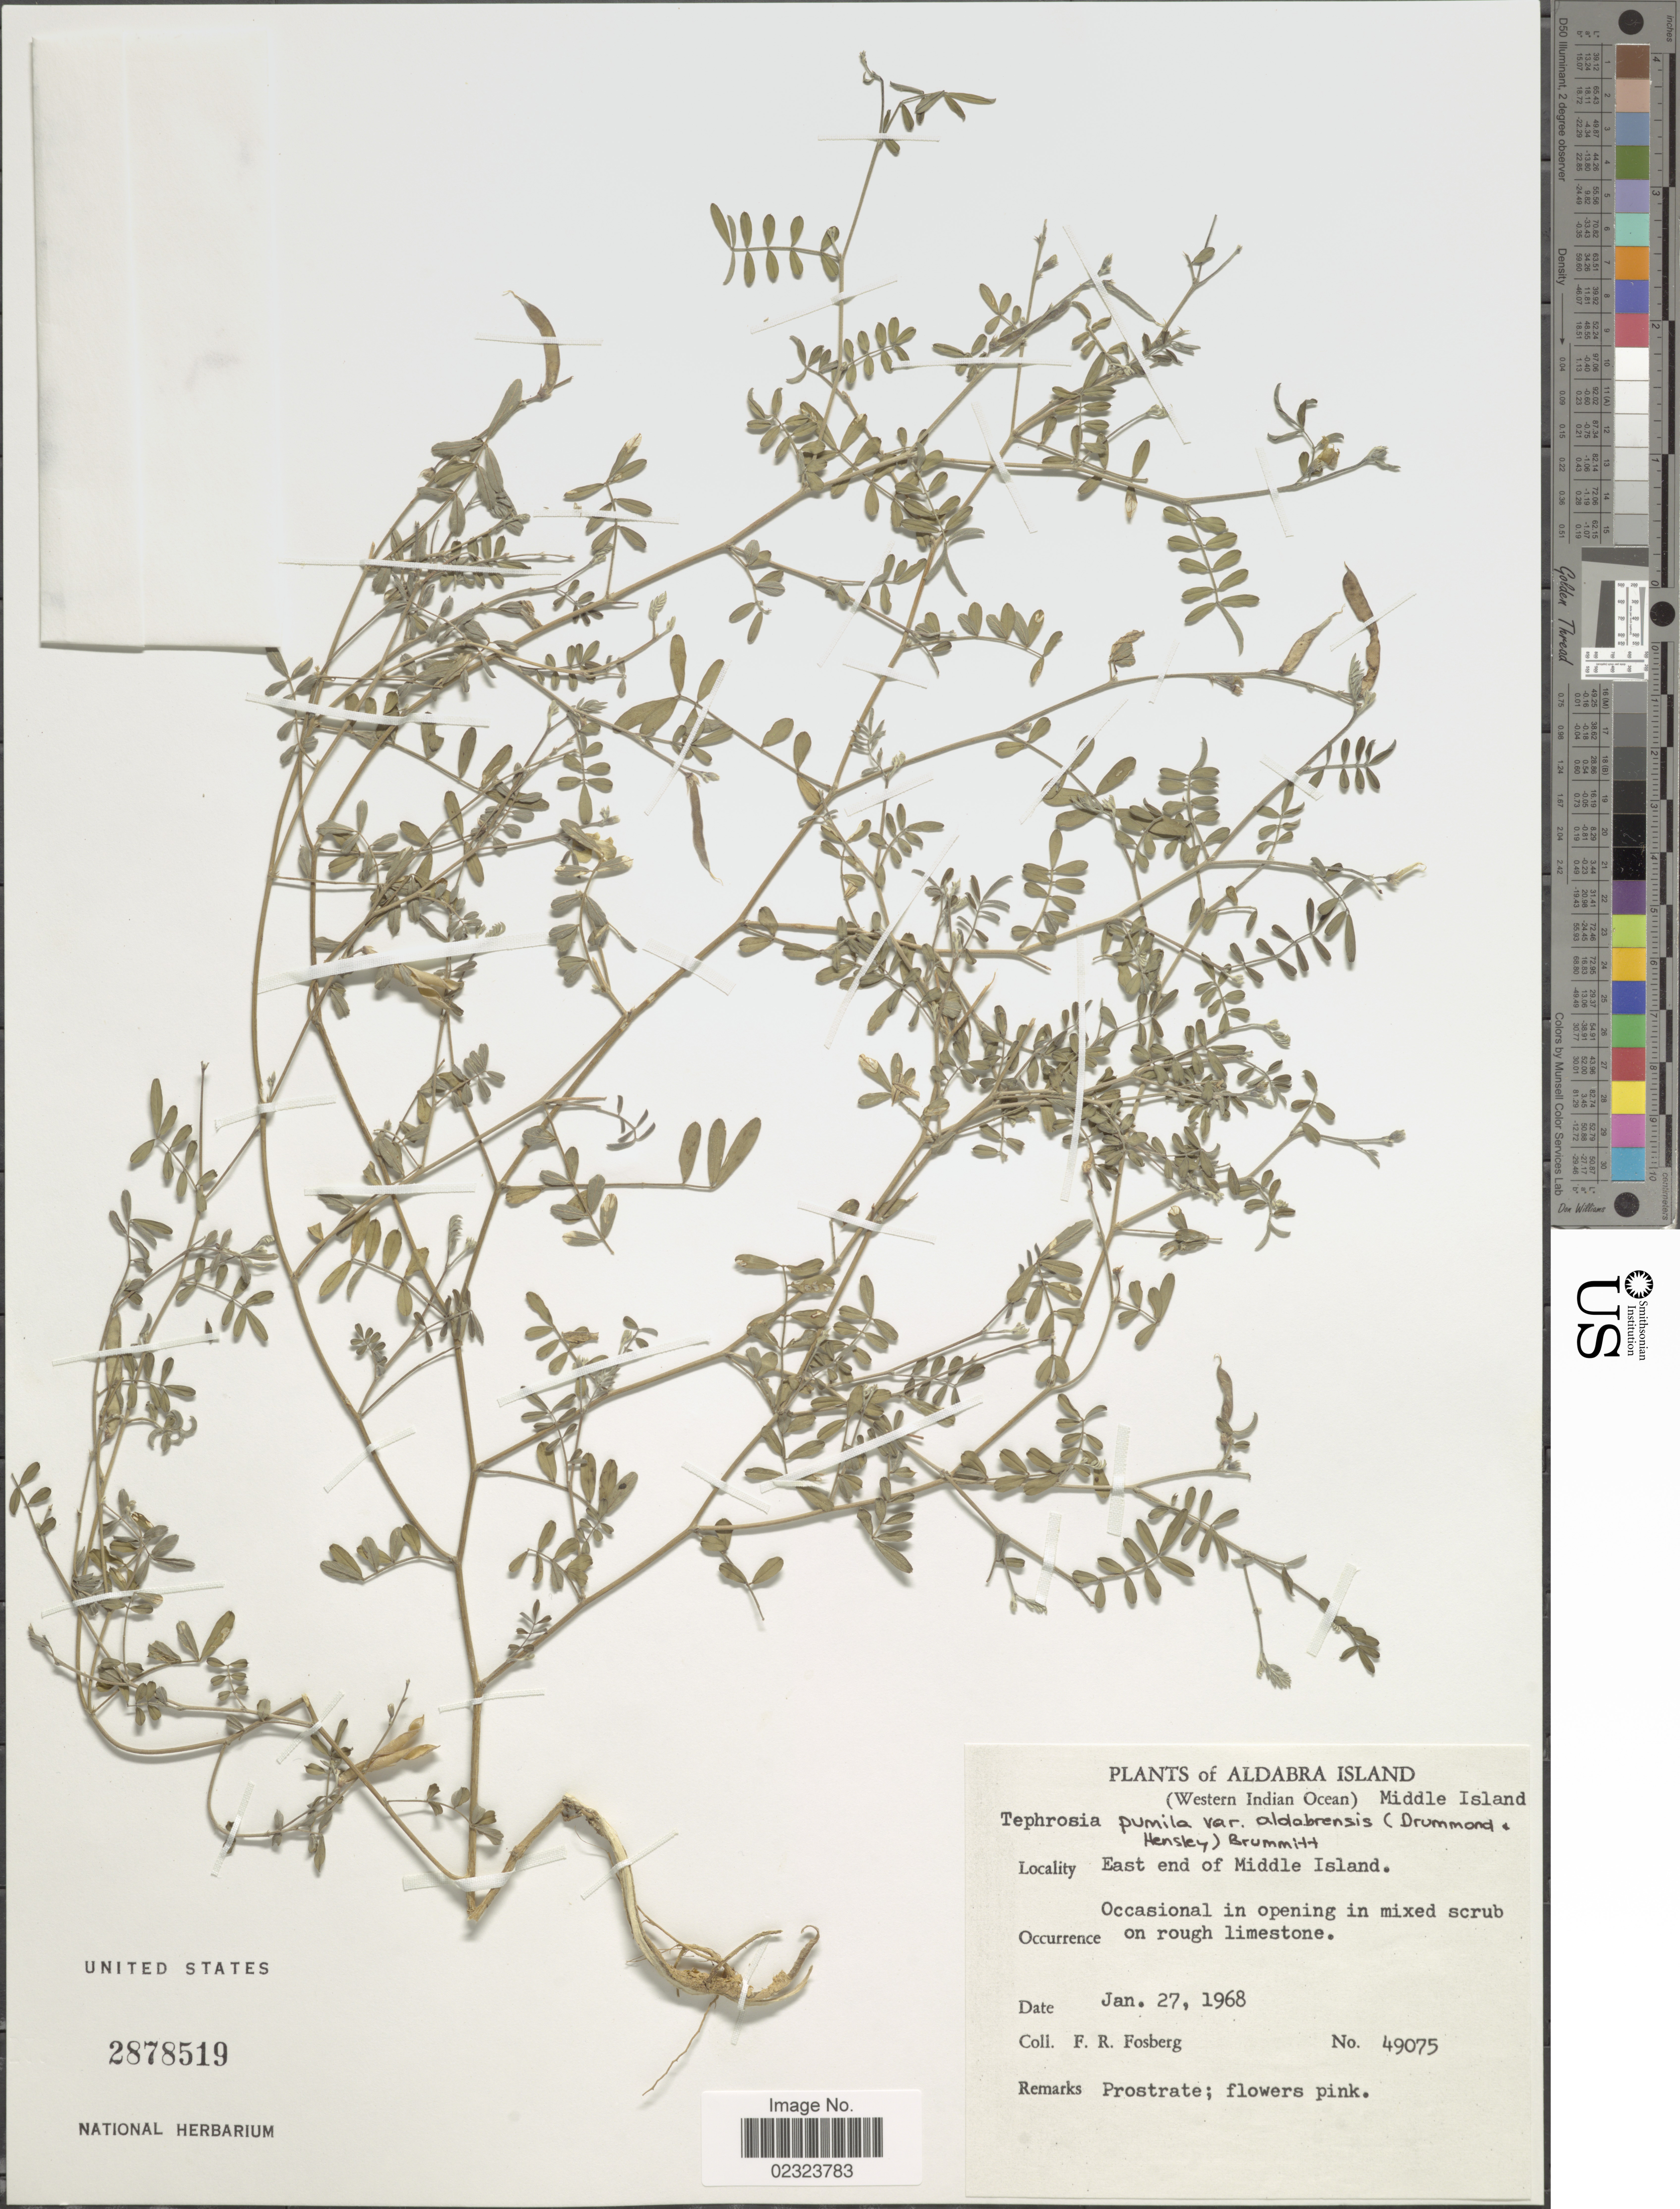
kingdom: Plantae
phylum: Tracheophyta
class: Magnoliopsida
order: Fabales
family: Fabaceae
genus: Tephrosia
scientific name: Tephrosia pumila var. aldabrensis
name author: (J.R. Drumm. & Hemsl.) Brummitt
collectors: F. R. Fosberg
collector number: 49075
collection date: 1968-01-27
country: Seychelles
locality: Aldabra Island, (West Indian Ocean) Middle Island, East end of Middle Island.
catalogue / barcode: US 2878519